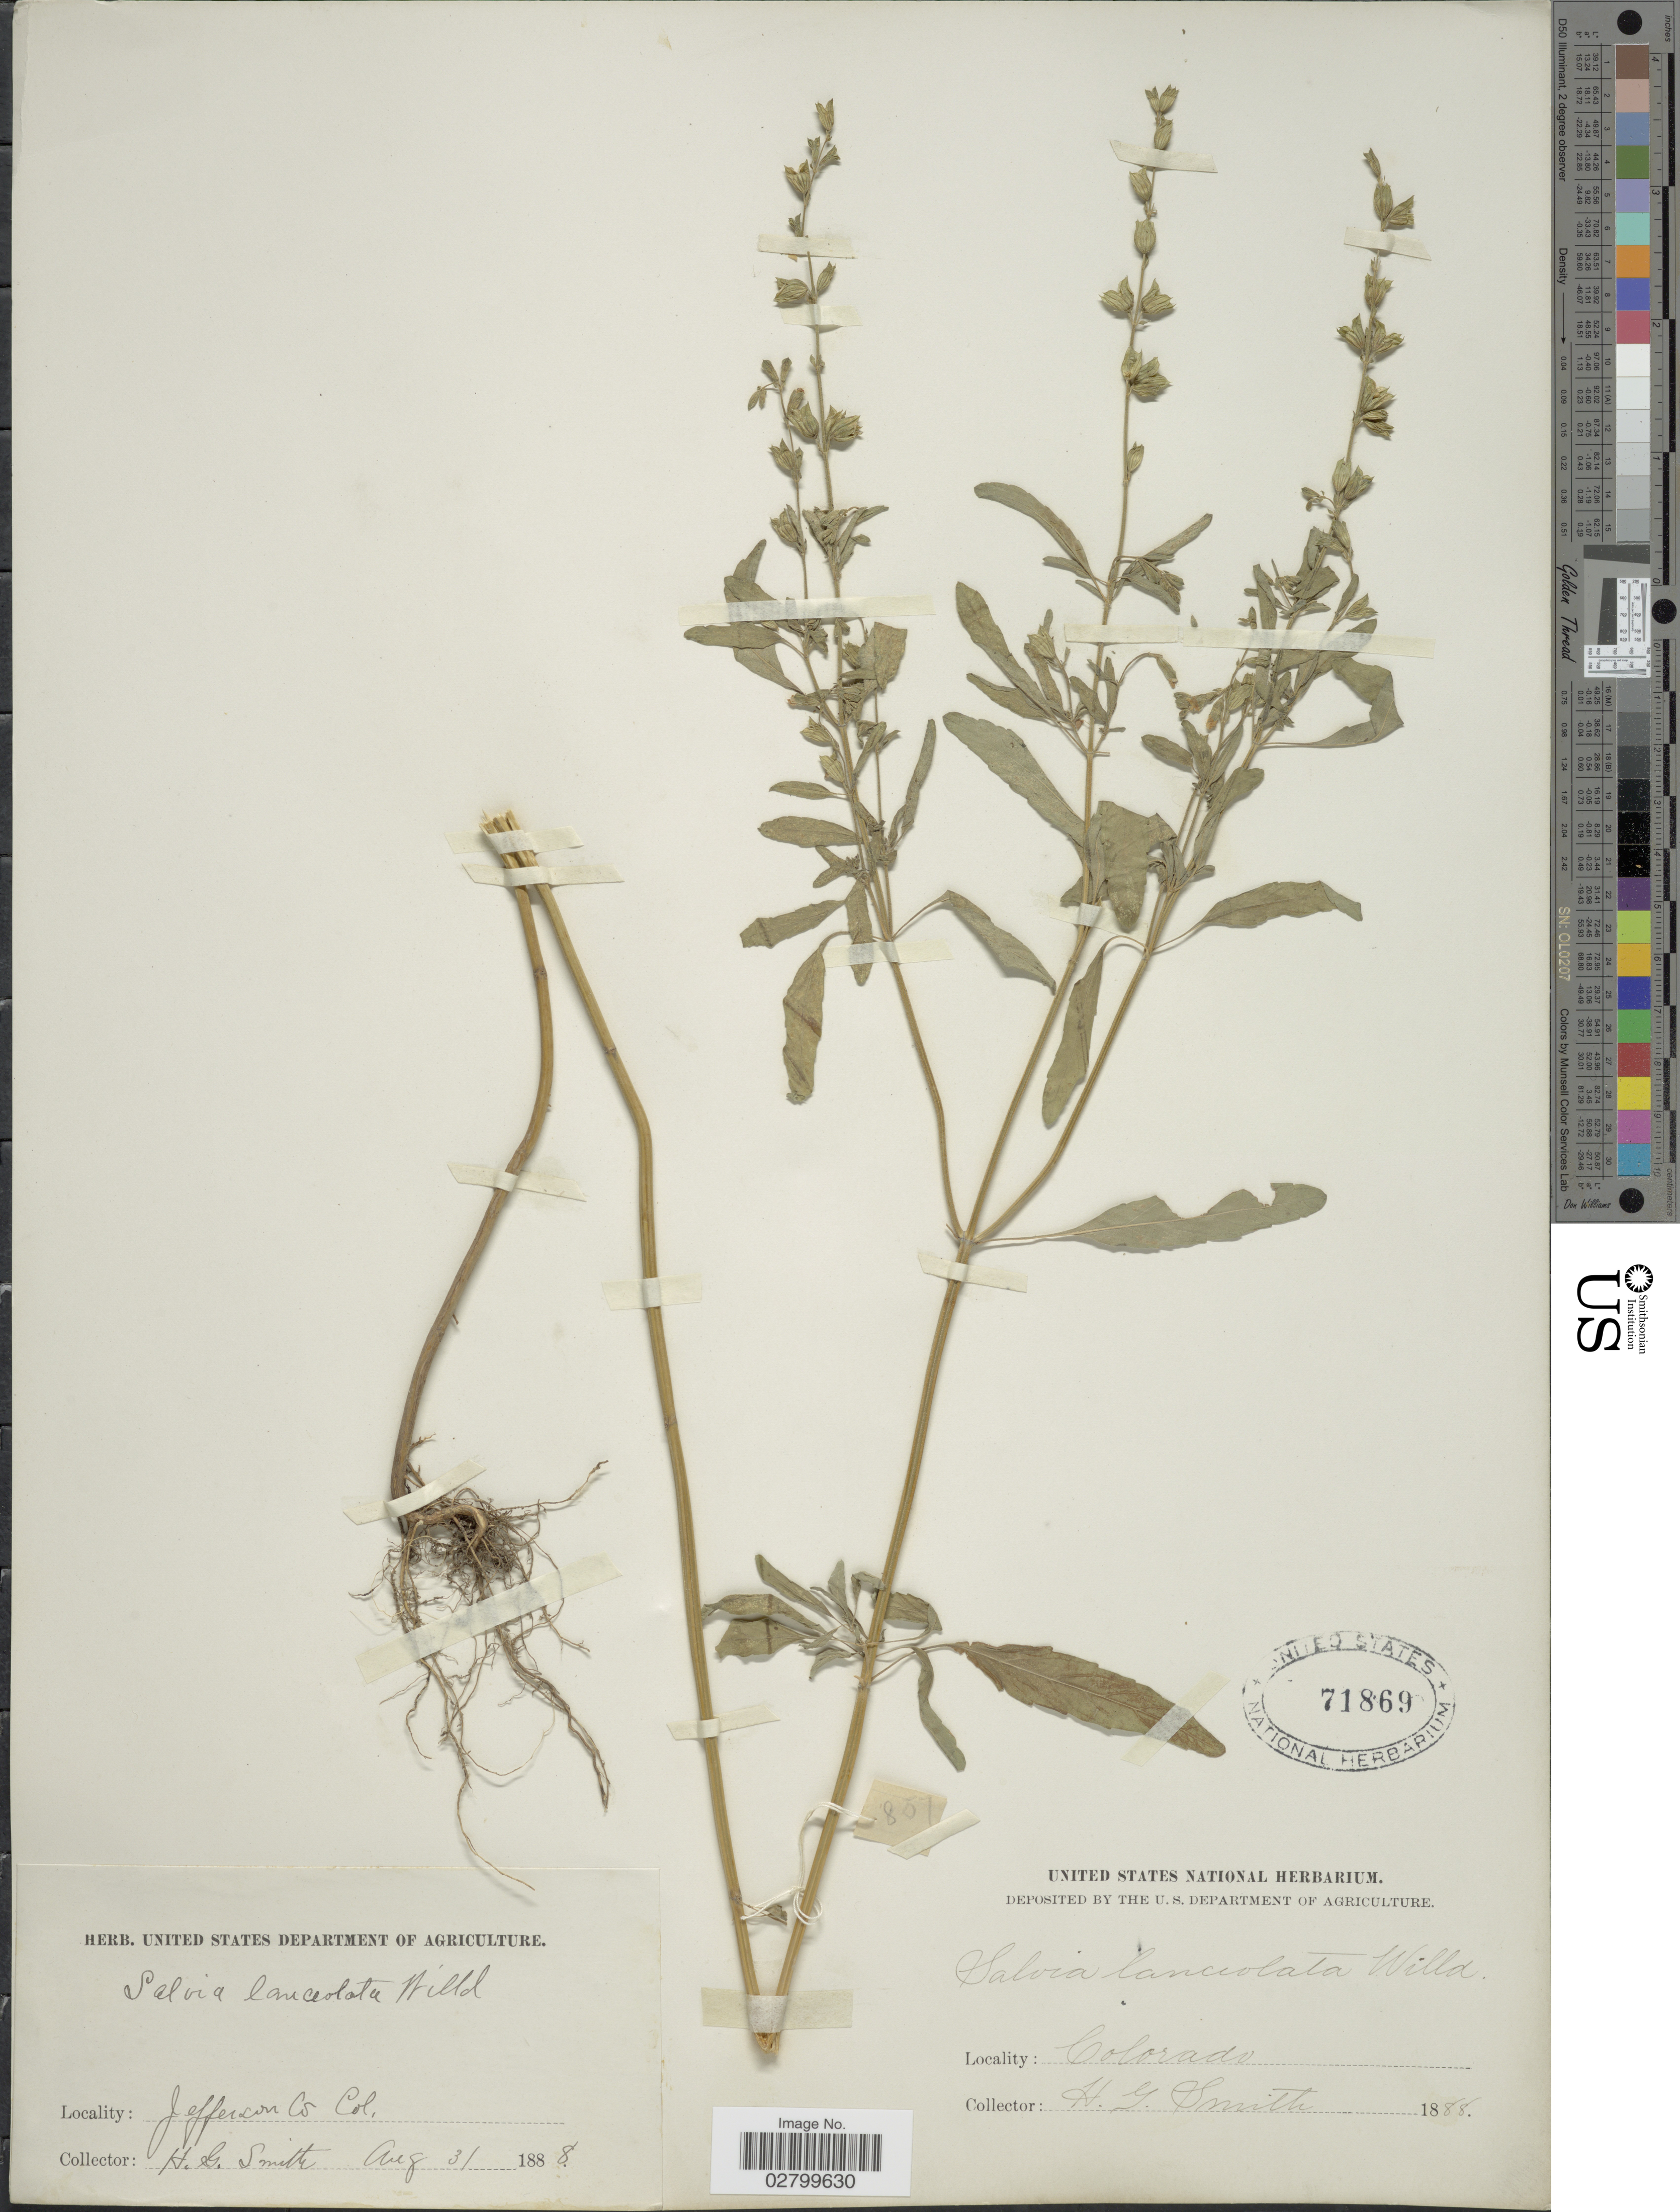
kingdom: Plantae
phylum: Tracheophyta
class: Magnoliopsida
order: Lamiales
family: Lamiaceae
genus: Salvia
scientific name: Salvia lanceolata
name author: Brouss.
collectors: H. Smith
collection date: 1888-08-31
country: United States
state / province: Colorado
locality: Jefferson Co., Col.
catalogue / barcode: US 71869